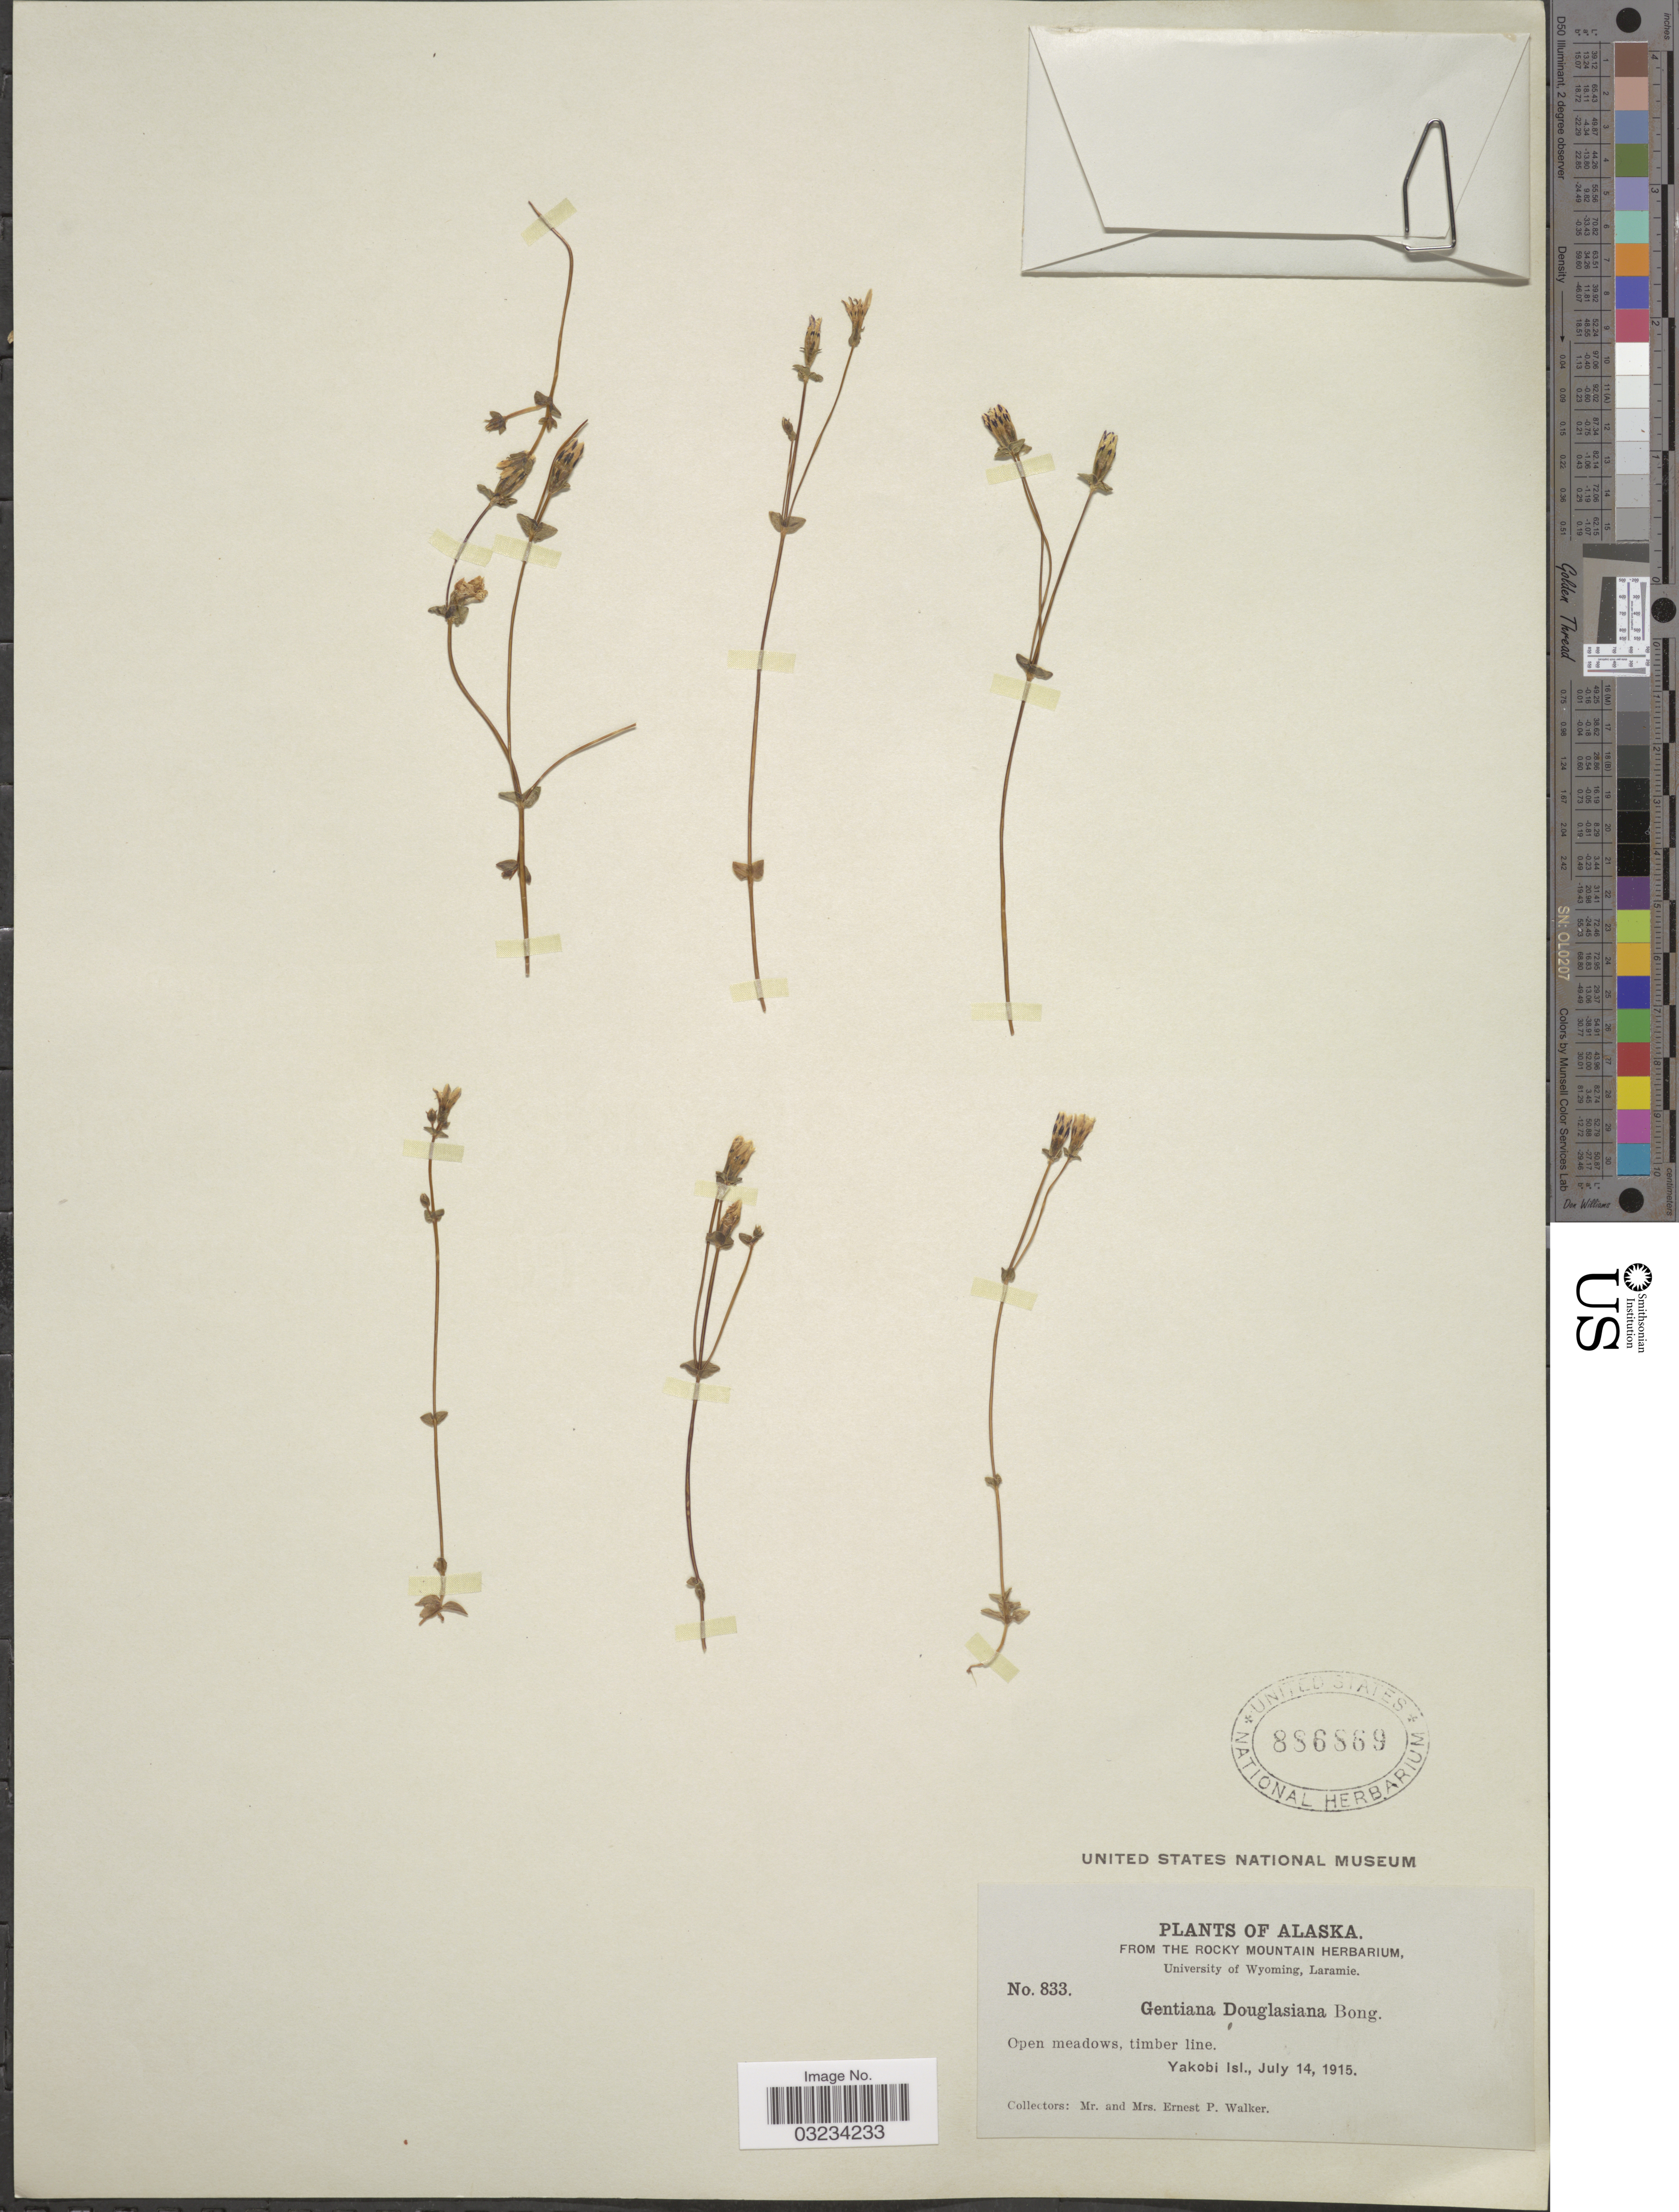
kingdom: Plantae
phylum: Tracheophyta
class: Magnoliopsida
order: Gentianales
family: Gentianaceae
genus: Gentiana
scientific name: Gentiana douglasiana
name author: Bong.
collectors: E. P. Walker & E. Walker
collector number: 833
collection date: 1915-07-14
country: United States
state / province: Alaska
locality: Yakobi Isl.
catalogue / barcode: US 886869